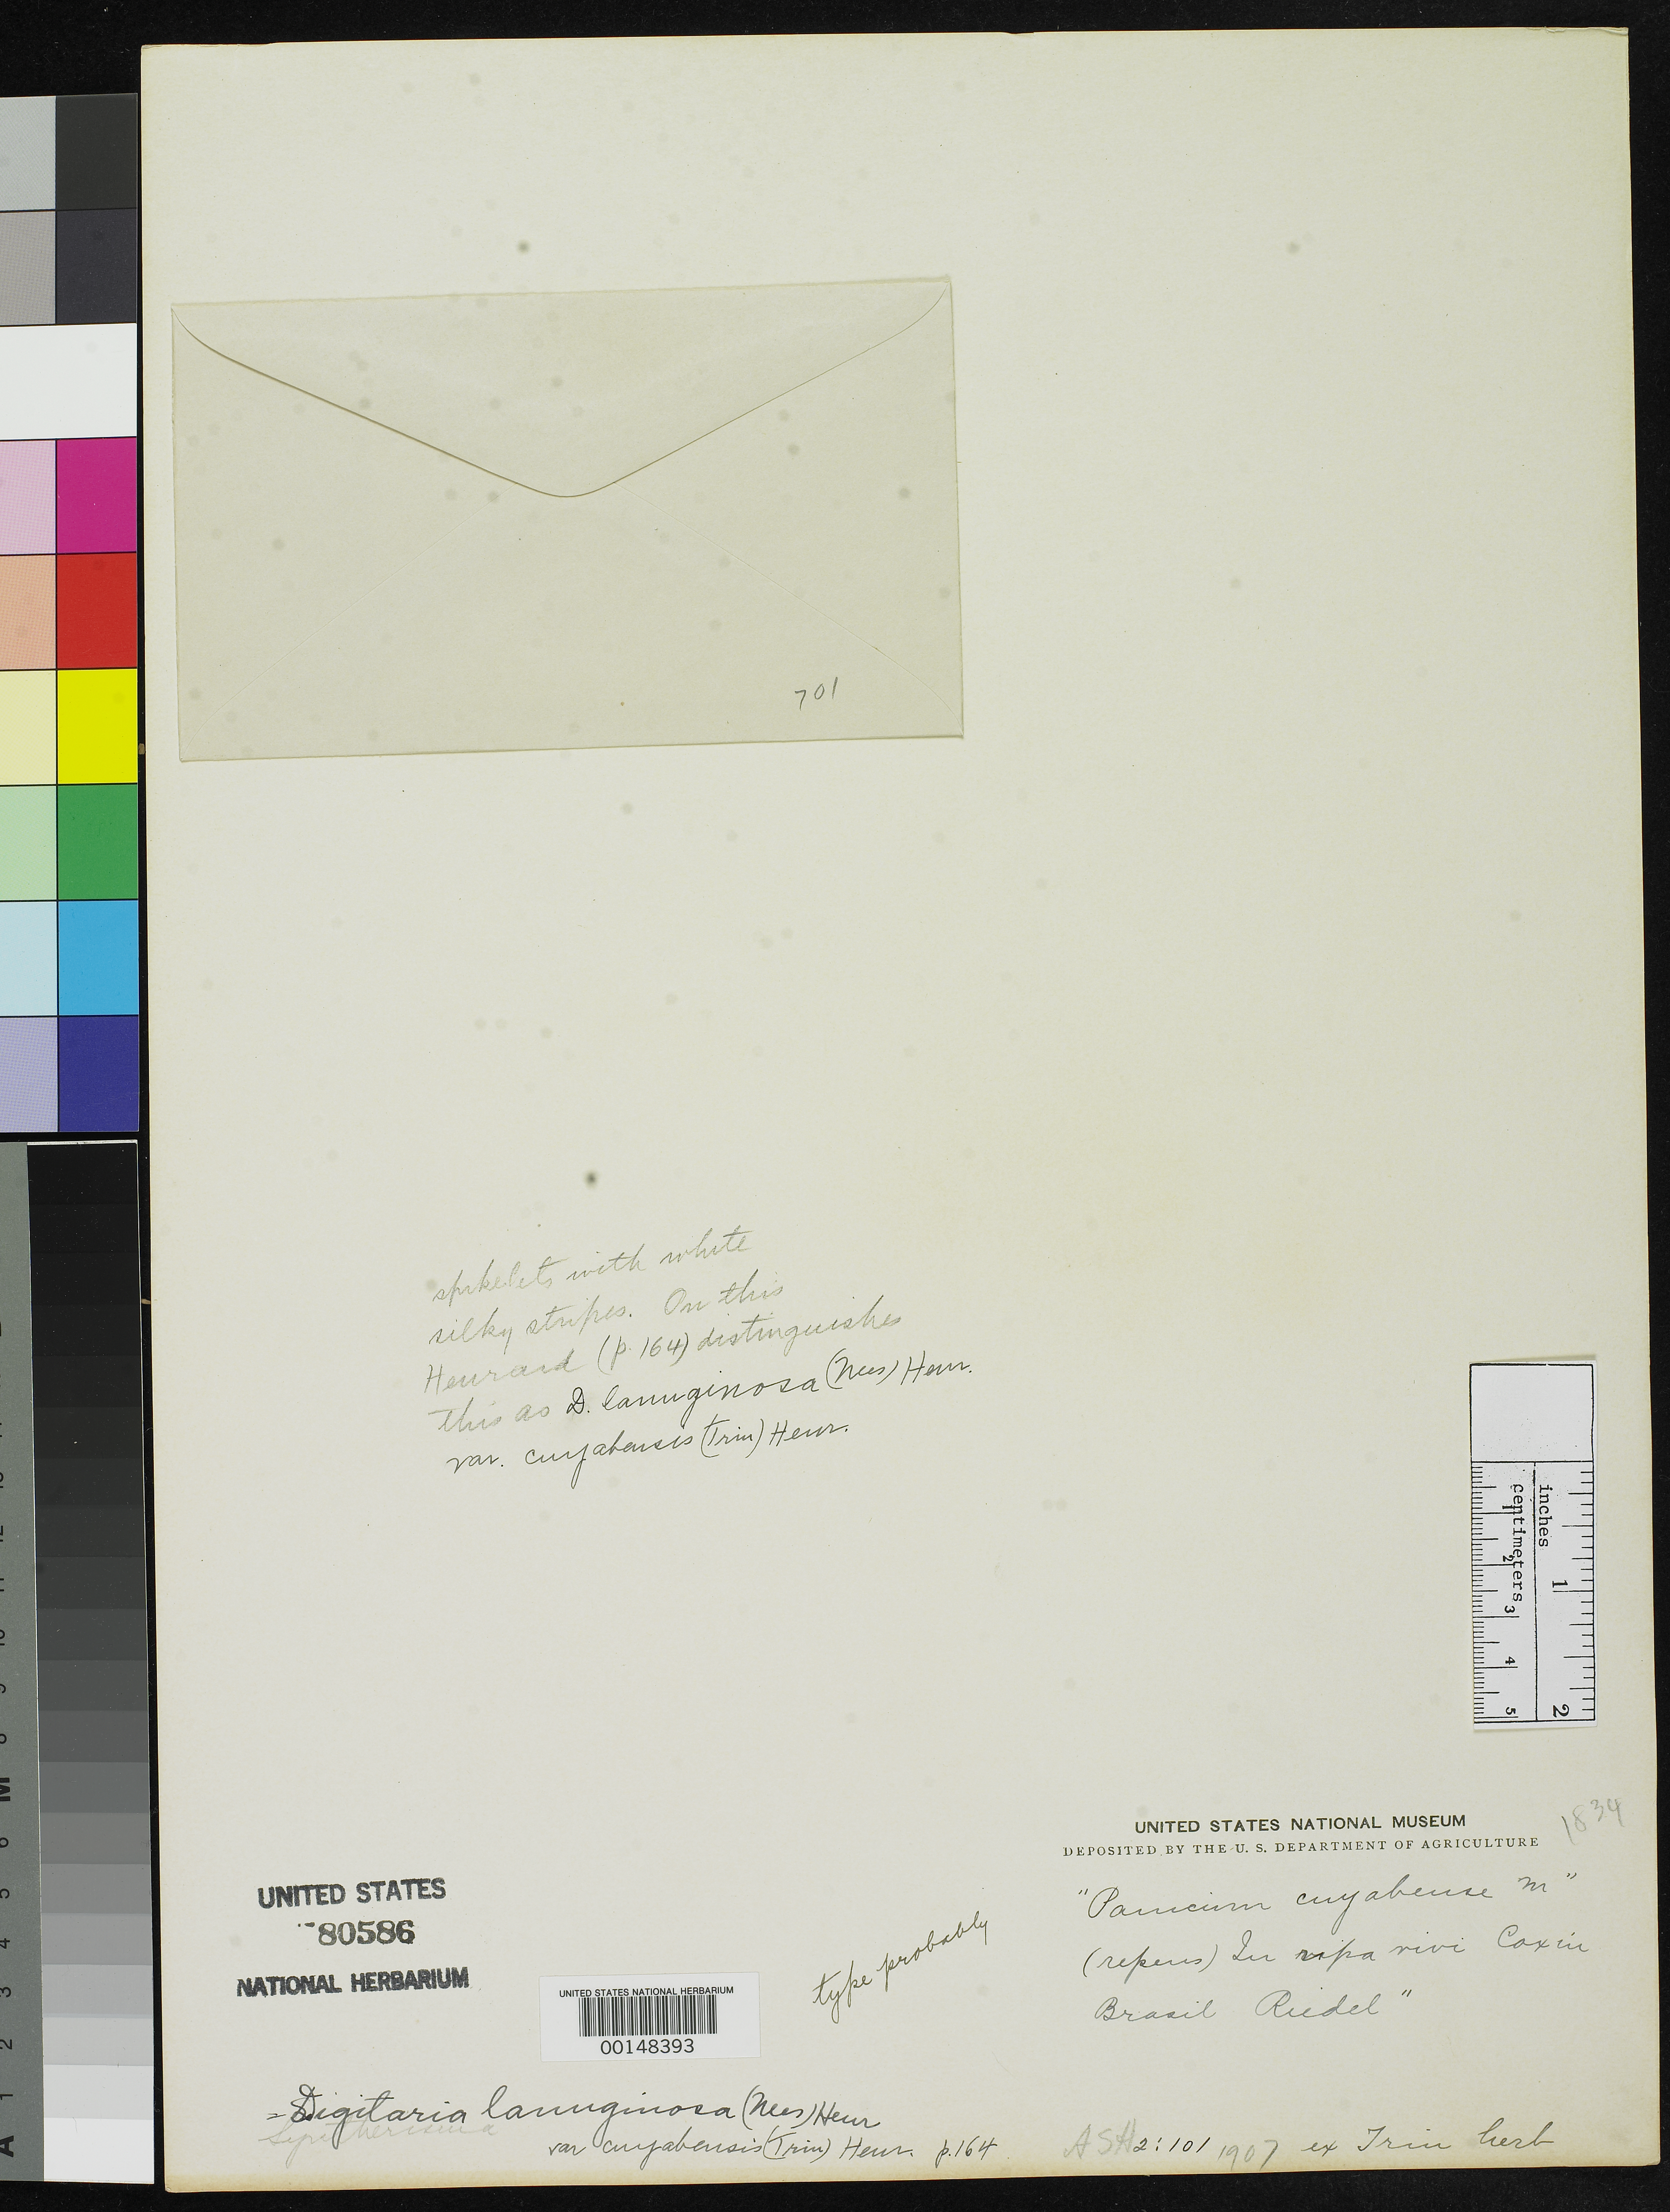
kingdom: Plantae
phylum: Tracheophyta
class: Liliopsida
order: Poales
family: Poaceae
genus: Panicum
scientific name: Panicum cuyabense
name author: Trin.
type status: Type Fragment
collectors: L. Riedel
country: Brazil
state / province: Minas Gerais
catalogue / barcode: US 80586